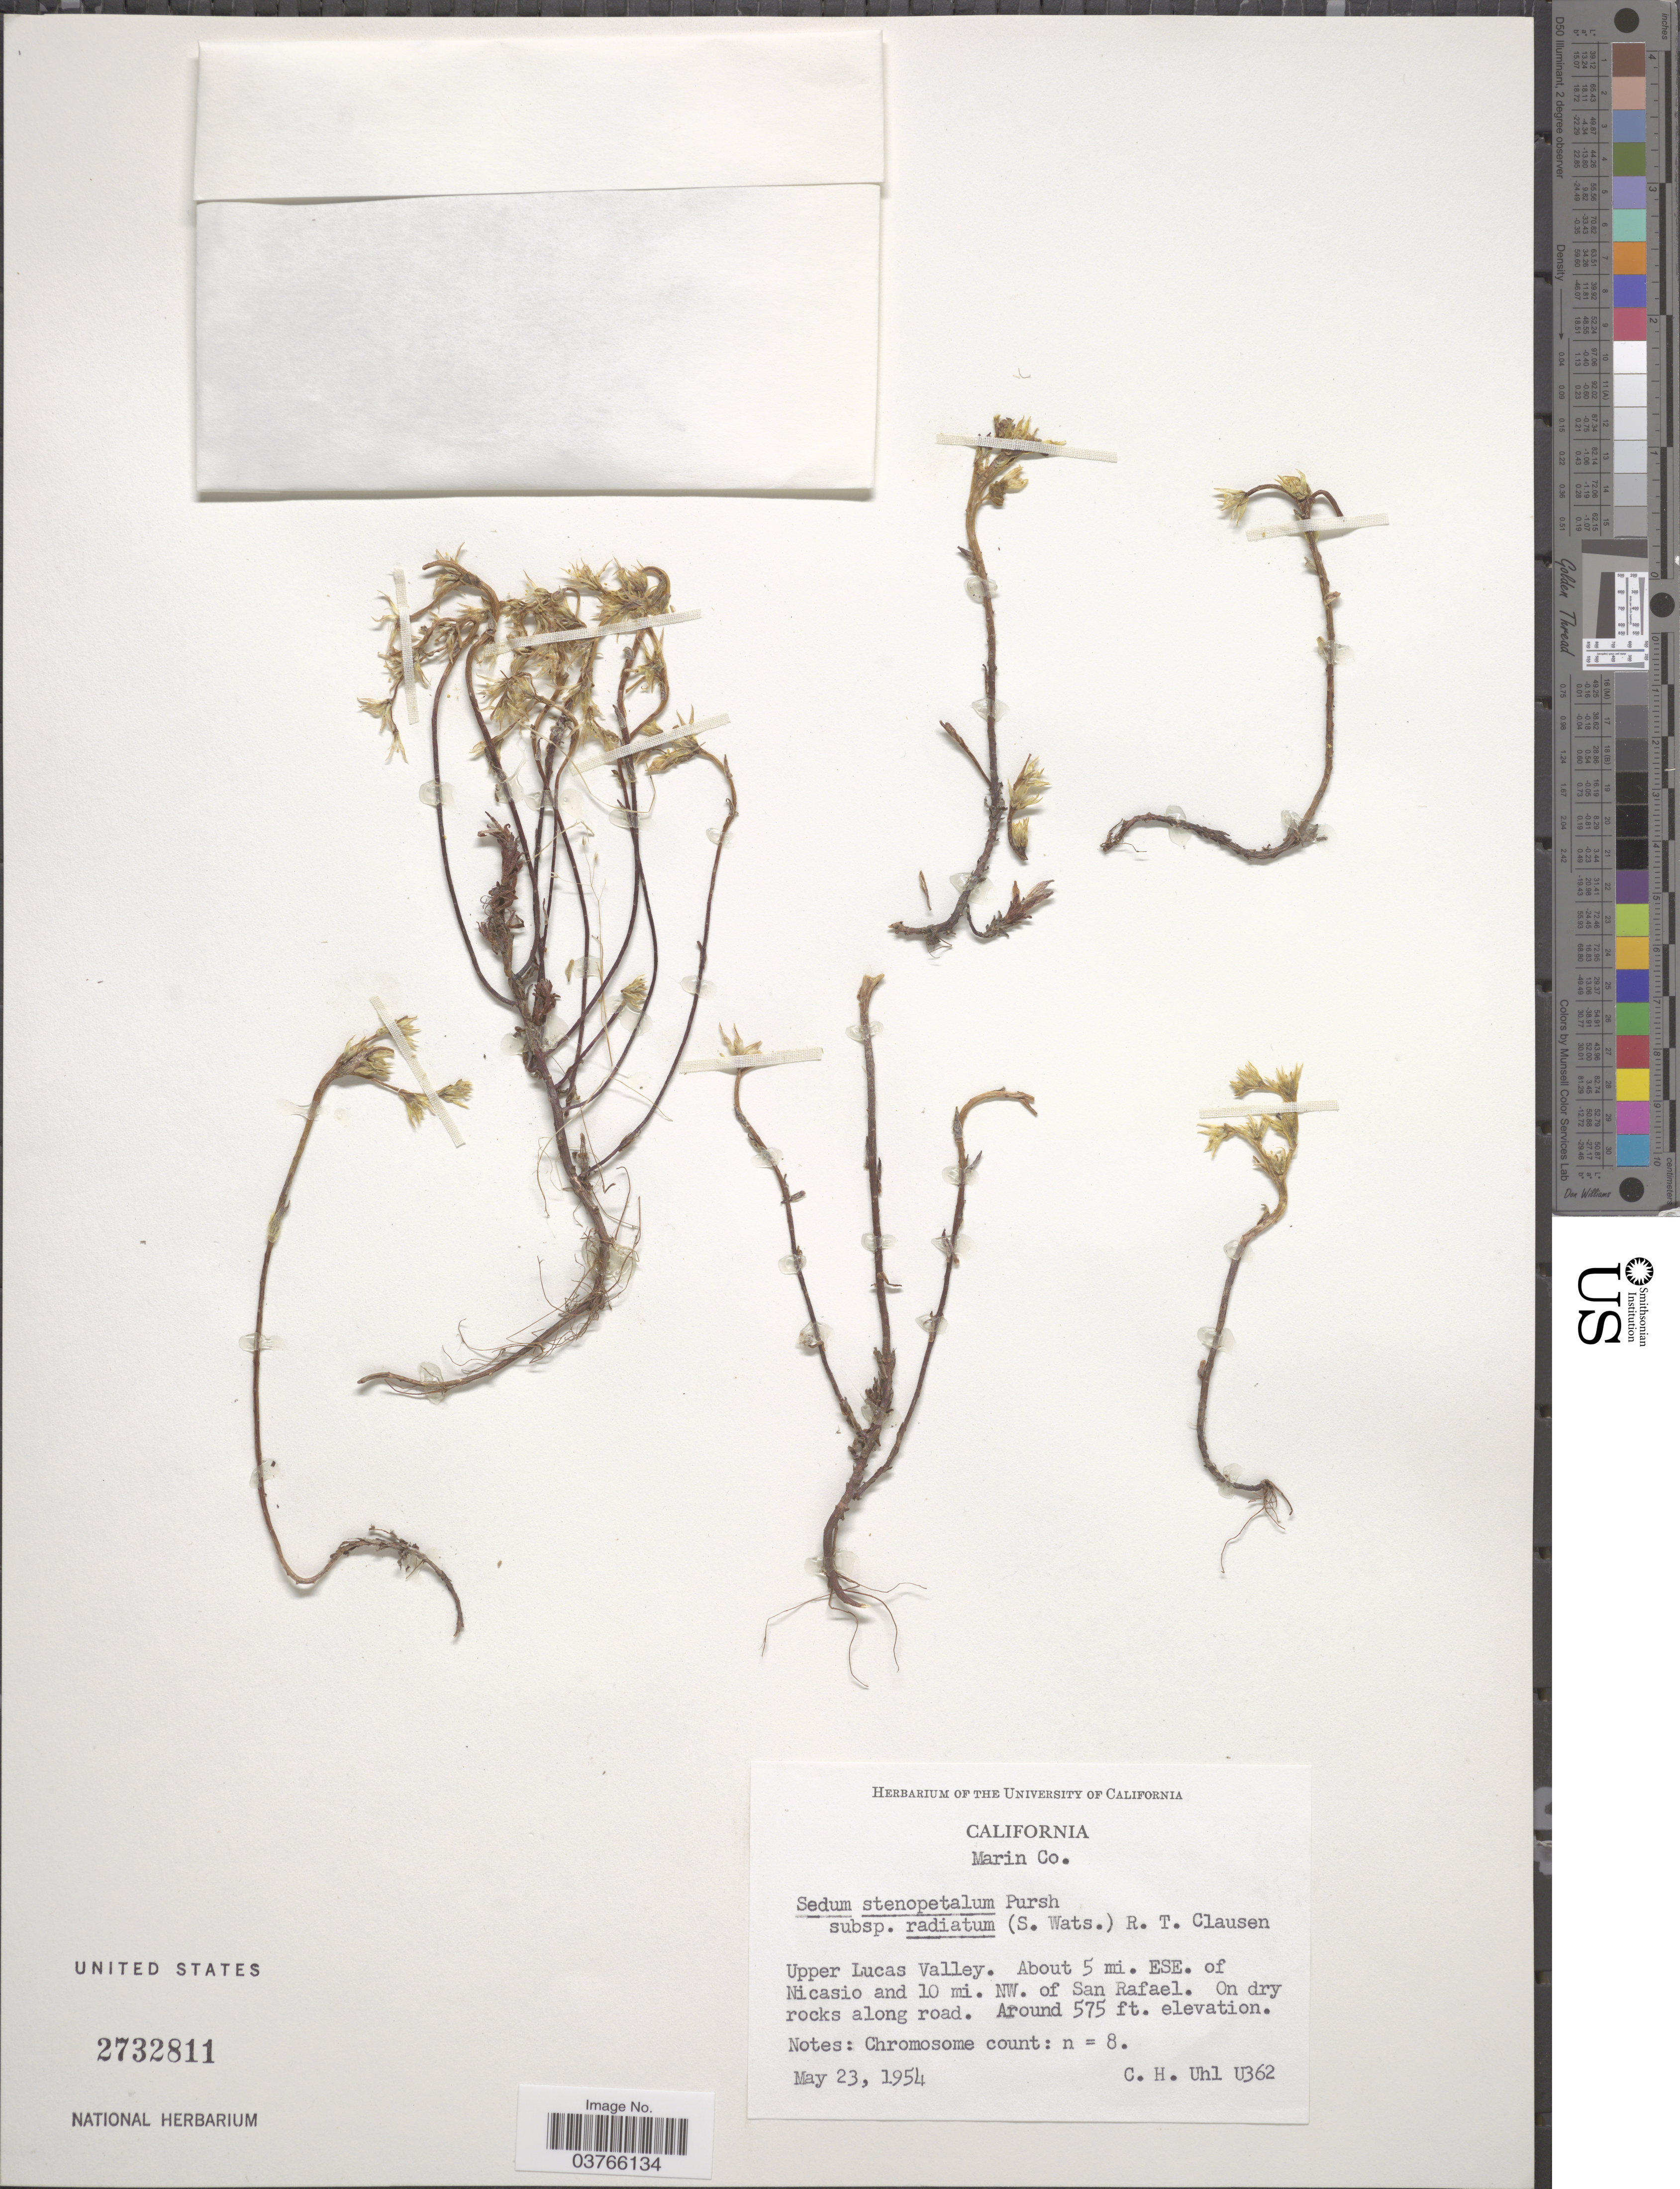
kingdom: Plantae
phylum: Tracheophyta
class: Magnoliopsida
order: Saxifragales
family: Crassulaceae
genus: Sedum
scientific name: Sedum lanceolatum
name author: Torr.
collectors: C. Uhl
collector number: U362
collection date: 1954-05-23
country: United States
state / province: California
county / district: Marin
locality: Marin Co. Upper Lucas Valley. About 5 mi. ESE. of Nicasio and 10 mi. NW. of San Rafael.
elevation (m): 175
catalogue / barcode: US 2732811